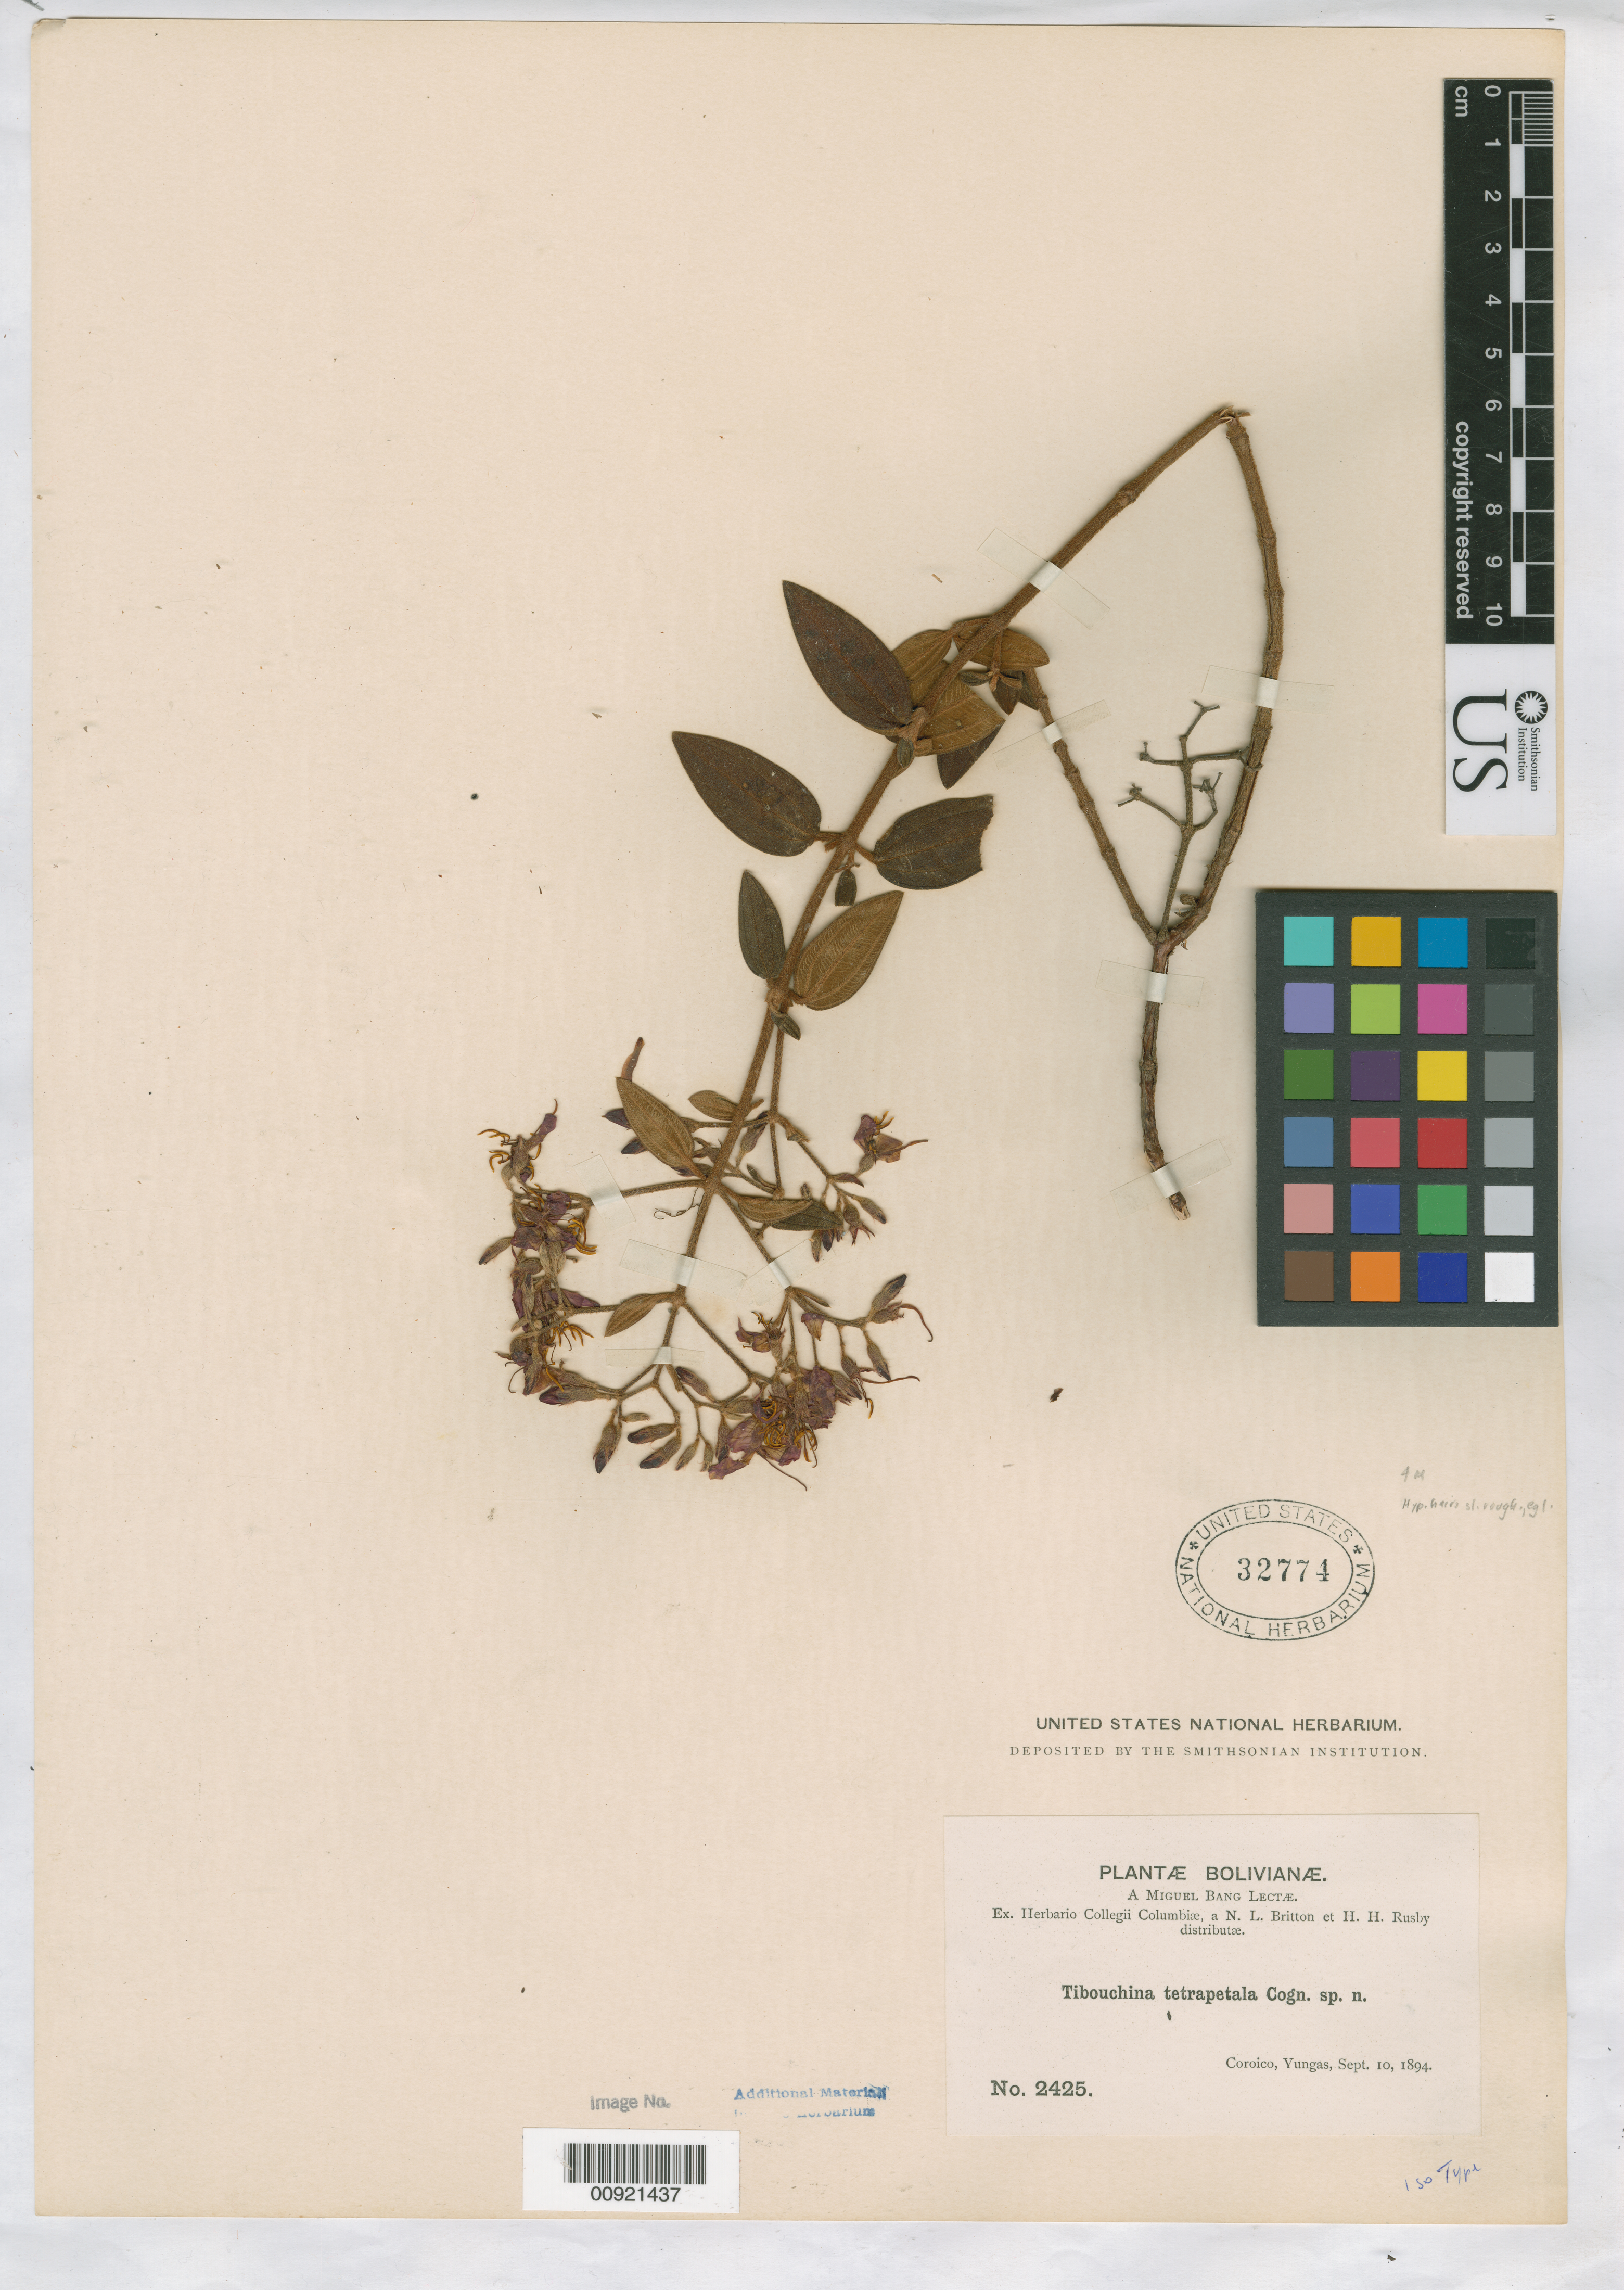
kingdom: Plantae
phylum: Tracheophyta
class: Magnoliopsida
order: Myrtales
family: Melastomataceae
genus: Tibouchina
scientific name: Tibouchina tetrapetala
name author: Cogn.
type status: Isotype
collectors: M. Bang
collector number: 2425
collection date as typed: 10 Sep 1894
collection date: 1894-09-10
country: Bolivia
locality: Coroico, Yungas.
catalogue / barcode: US 32774